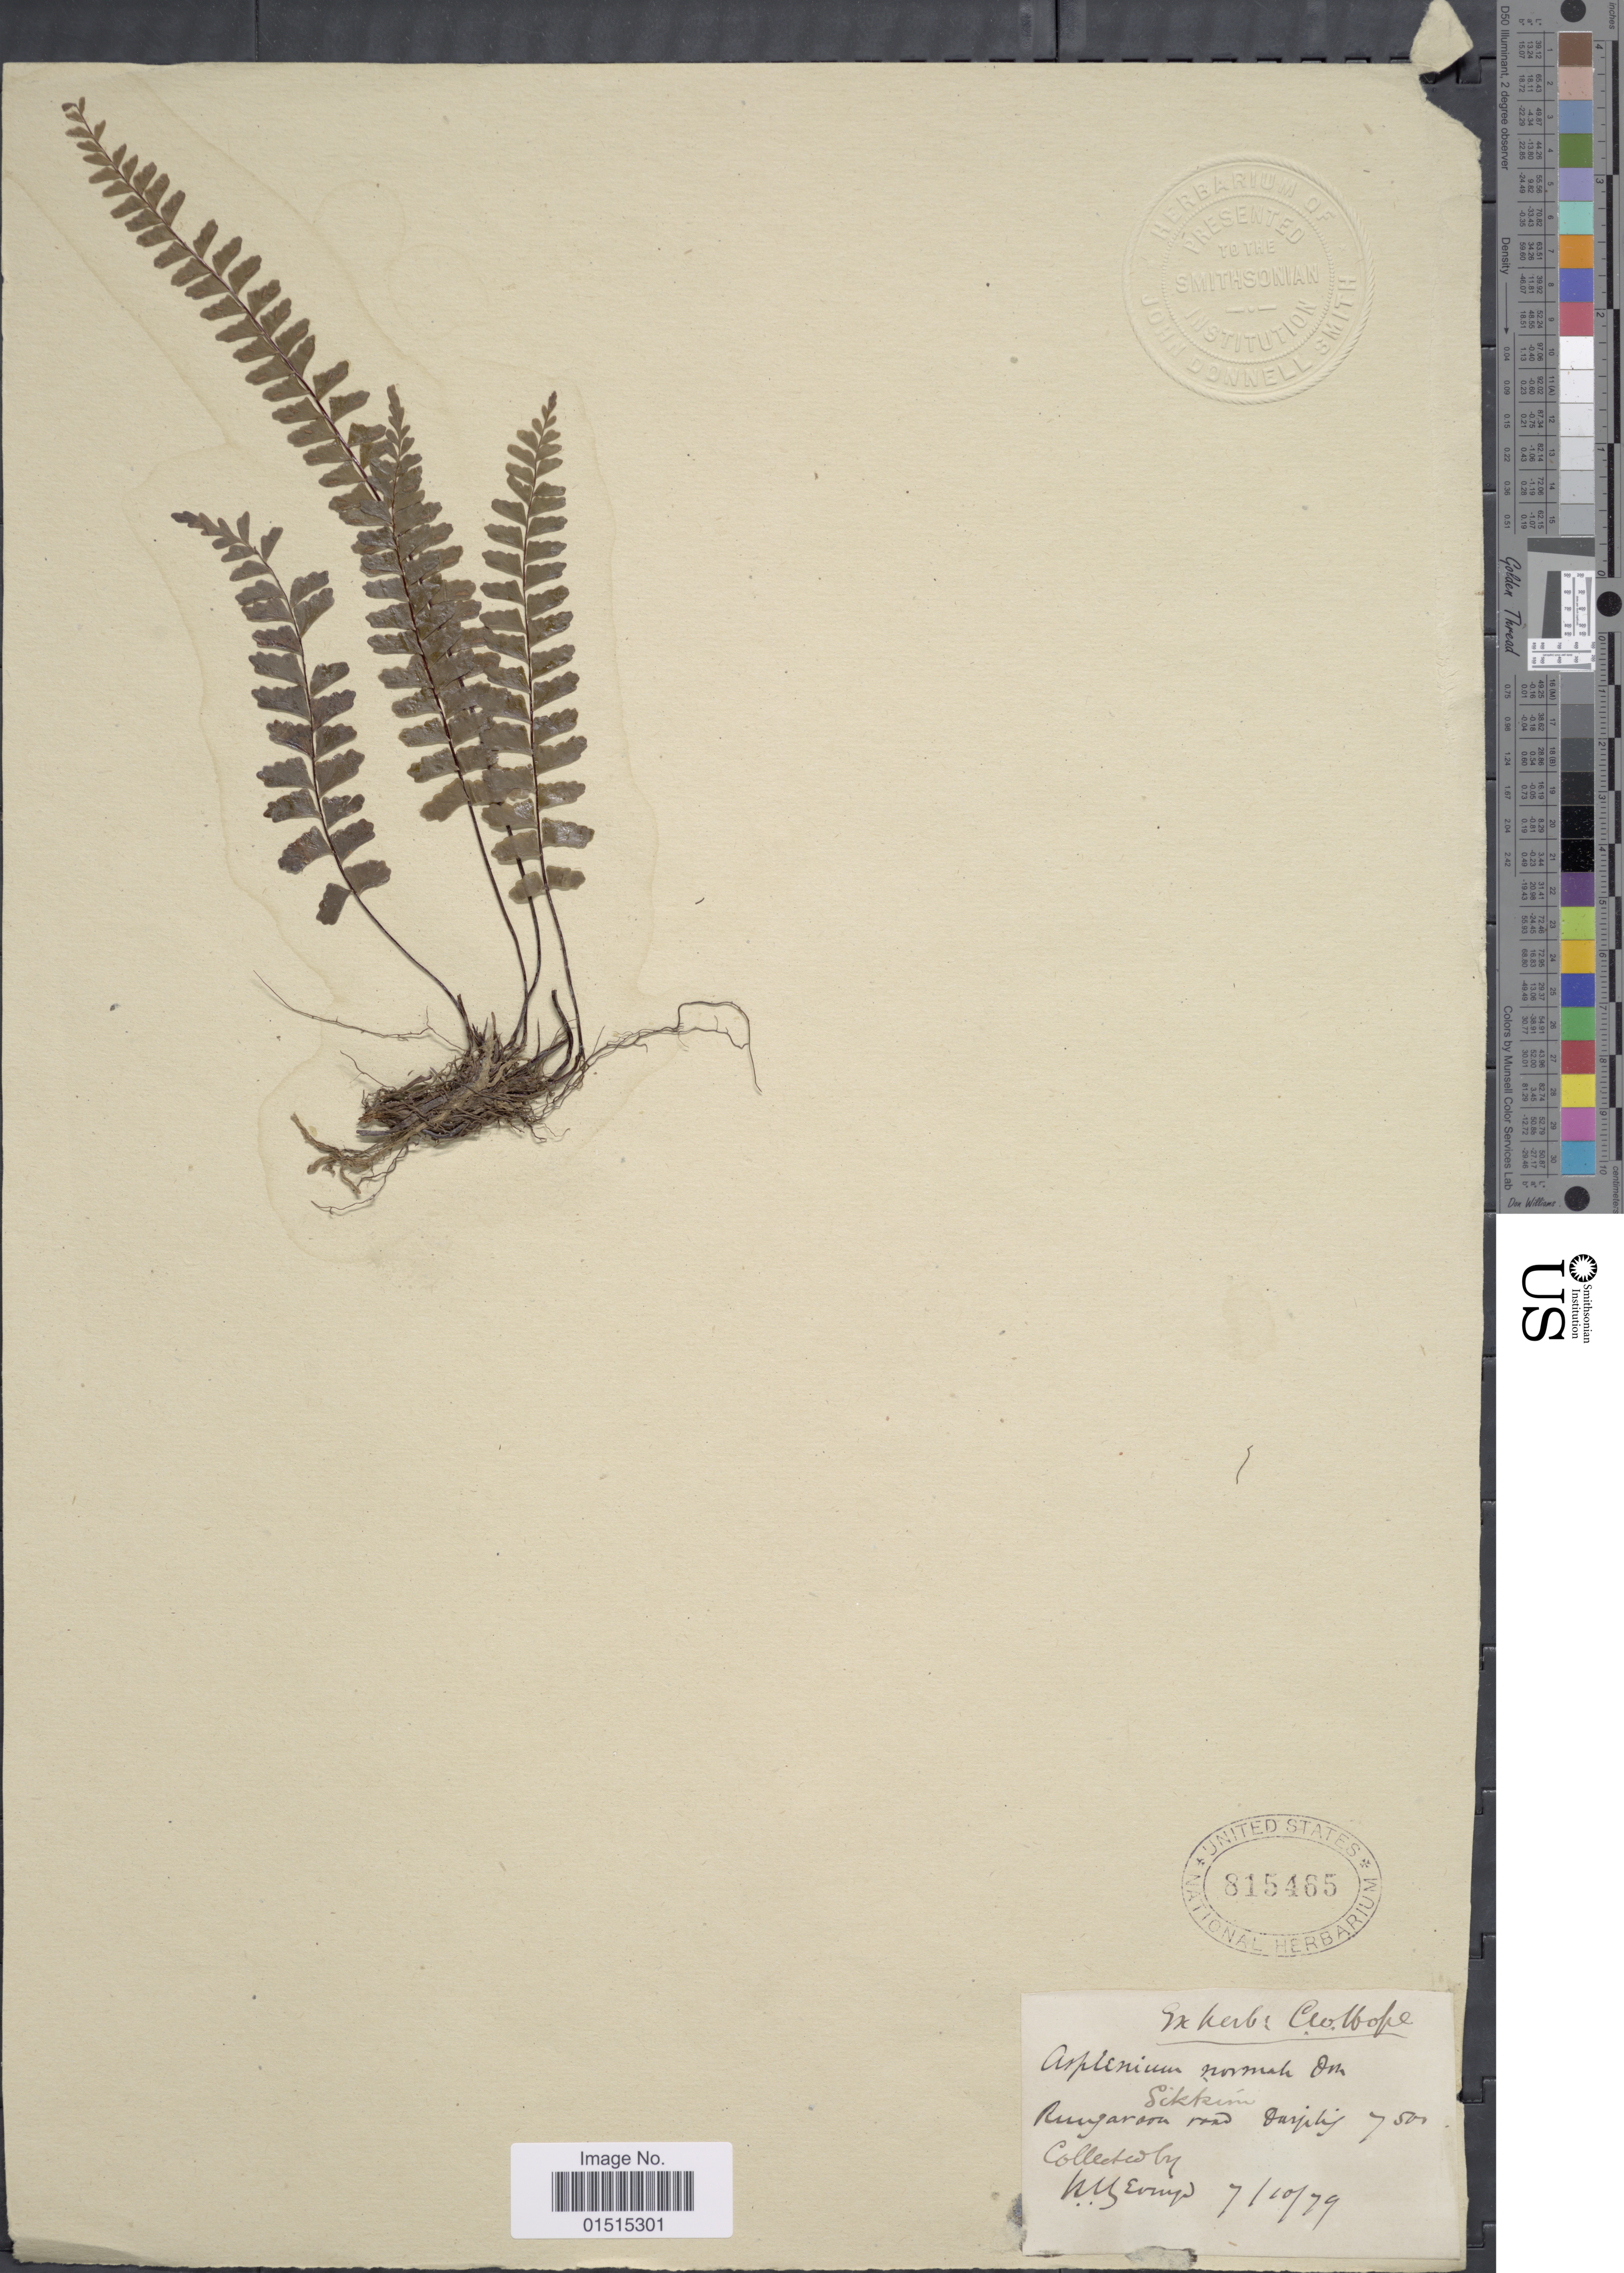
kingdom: Plantae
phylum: Tracheophyta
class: Polypodiopsida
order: Polypodiales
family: Aspleniaceae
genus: Asplenium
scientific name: Asplenium normale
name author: D. Don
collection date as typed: Transcribed d/m/y: 7/10/79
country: India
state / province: Sikkim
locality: Rungaroon road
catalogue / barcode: US 815465